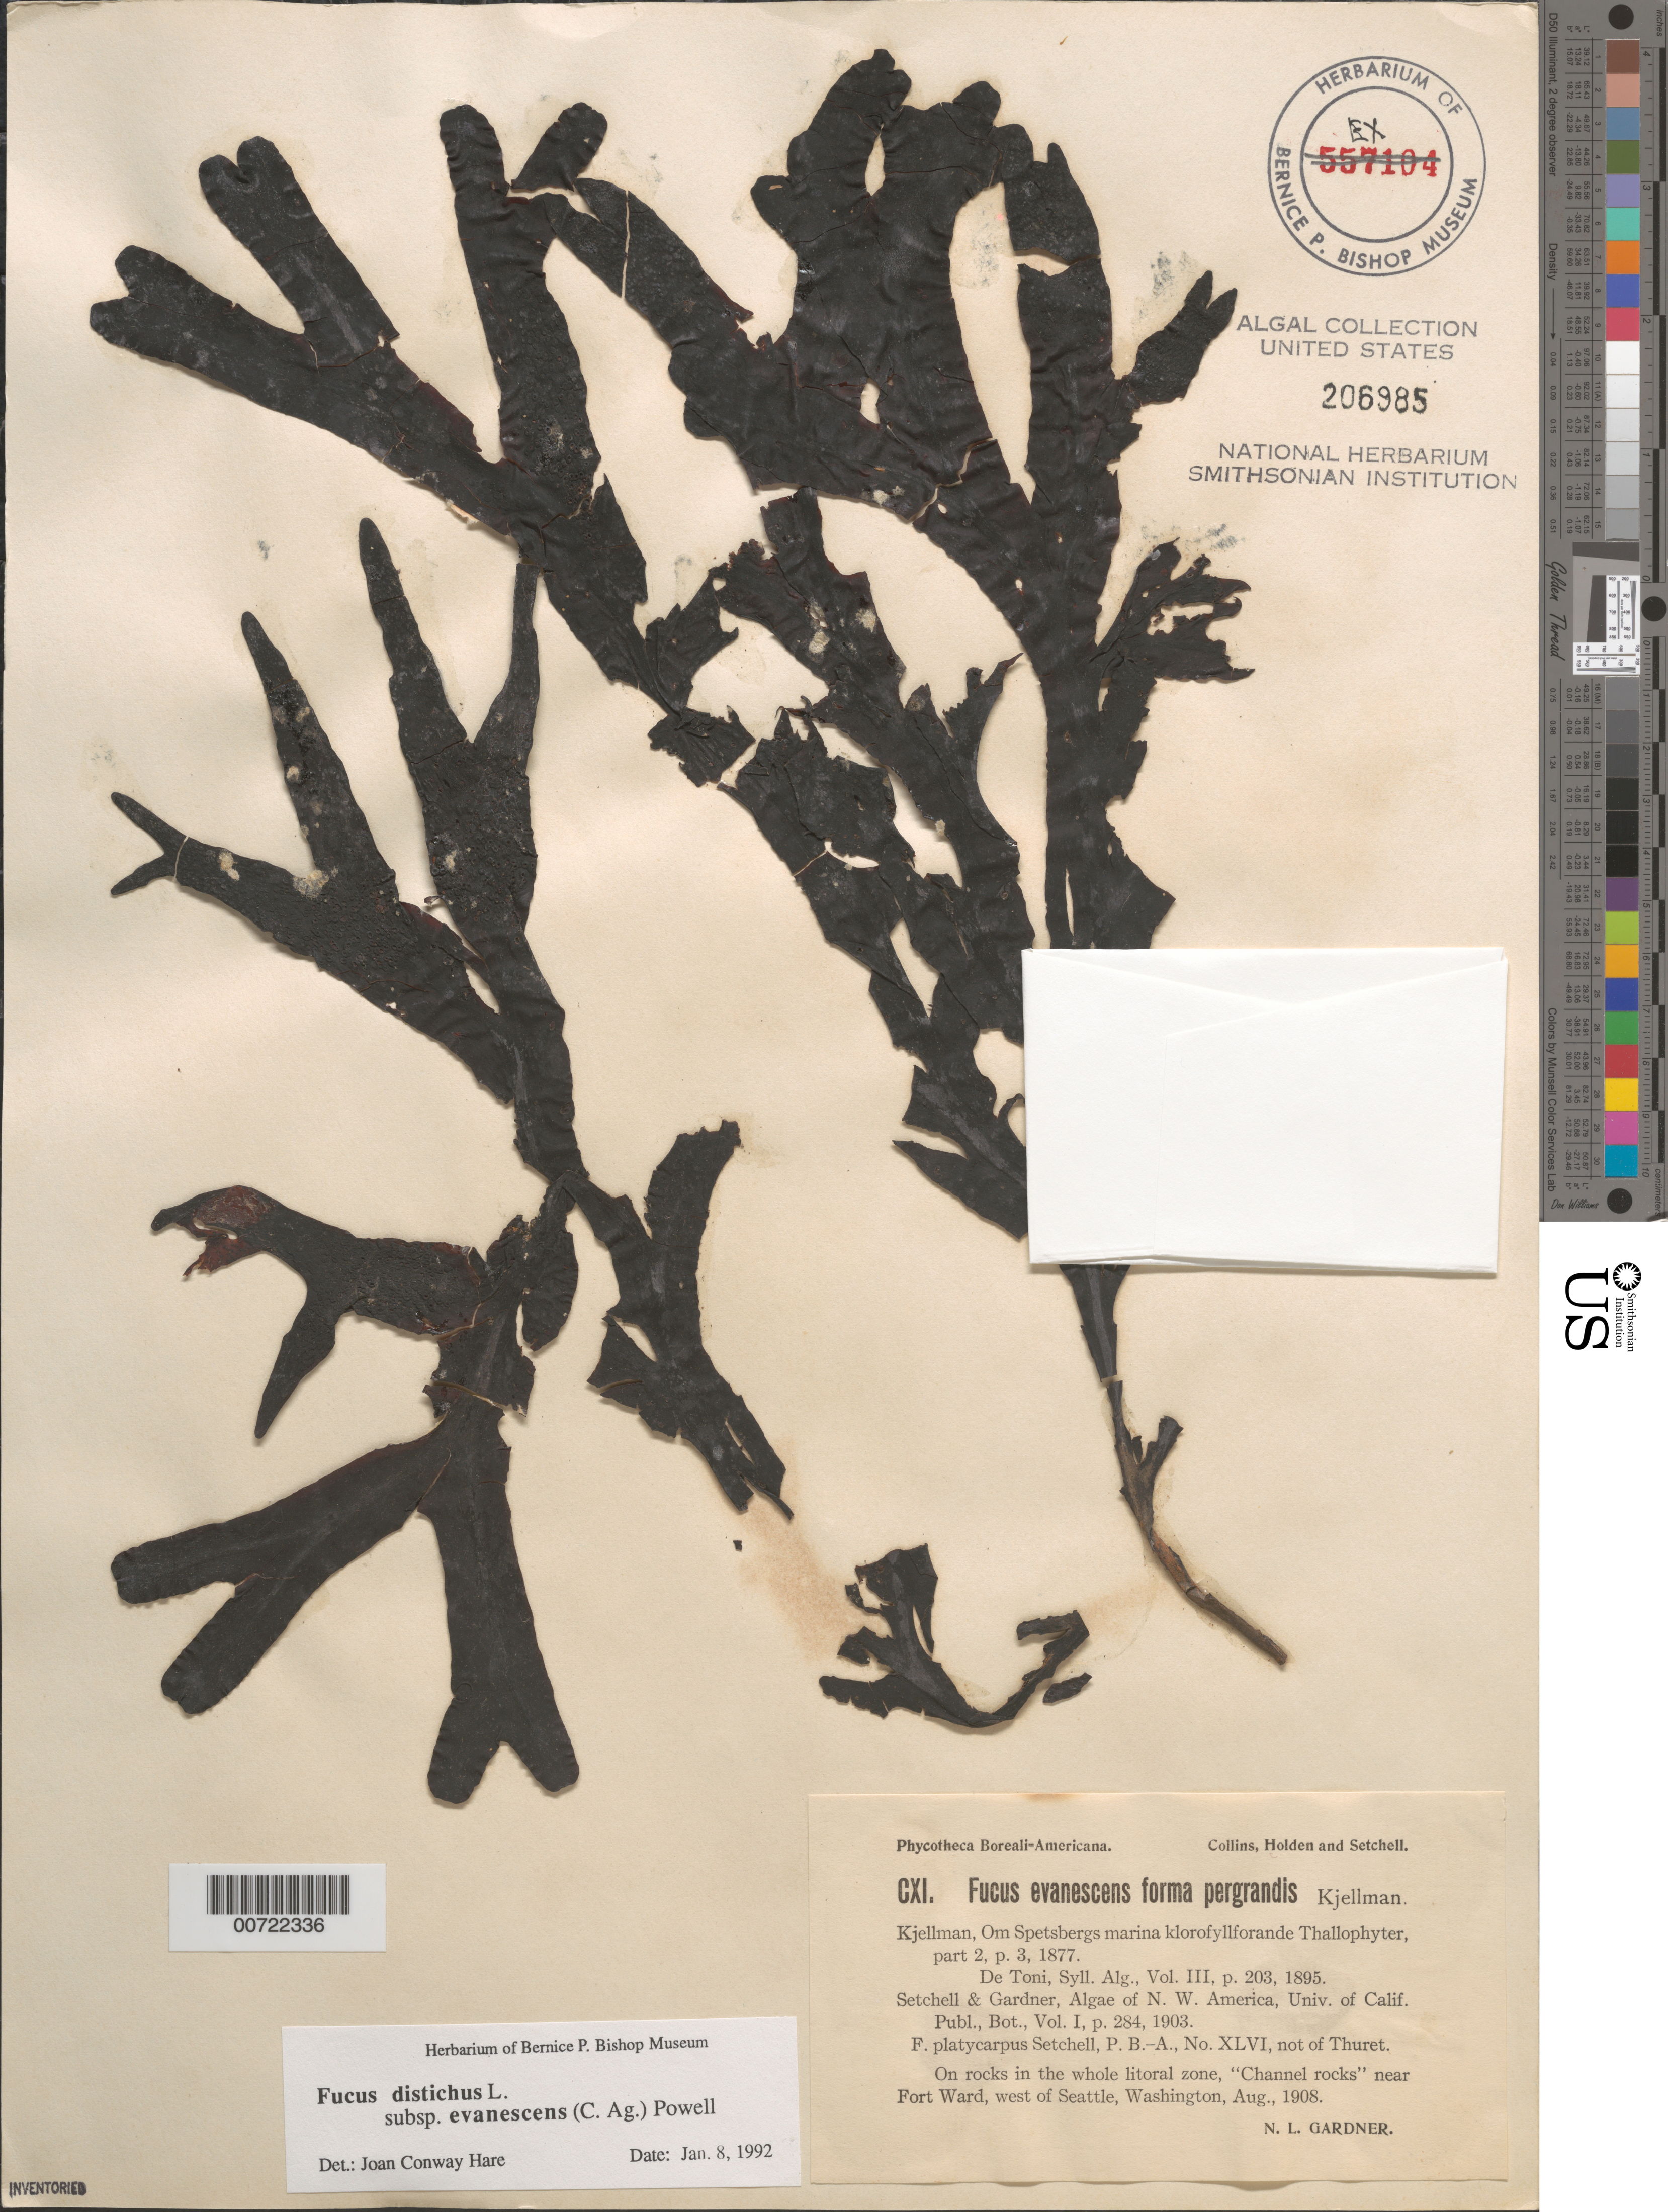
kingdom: Chromista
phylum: Ochrophyta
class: Phaeophyceae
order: Fucales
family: Fucaceae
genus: Fucus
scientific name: Fucus distichus subsp. evanescens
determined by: Hare, Joan Conway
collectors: N. Gardner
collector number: PB-A CXI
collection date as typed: Aug 1908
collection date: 1908-08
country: United States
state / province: Washington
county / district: King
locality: Channel Rocks near Fort Ward, west of Seattle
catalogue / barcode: US 206985